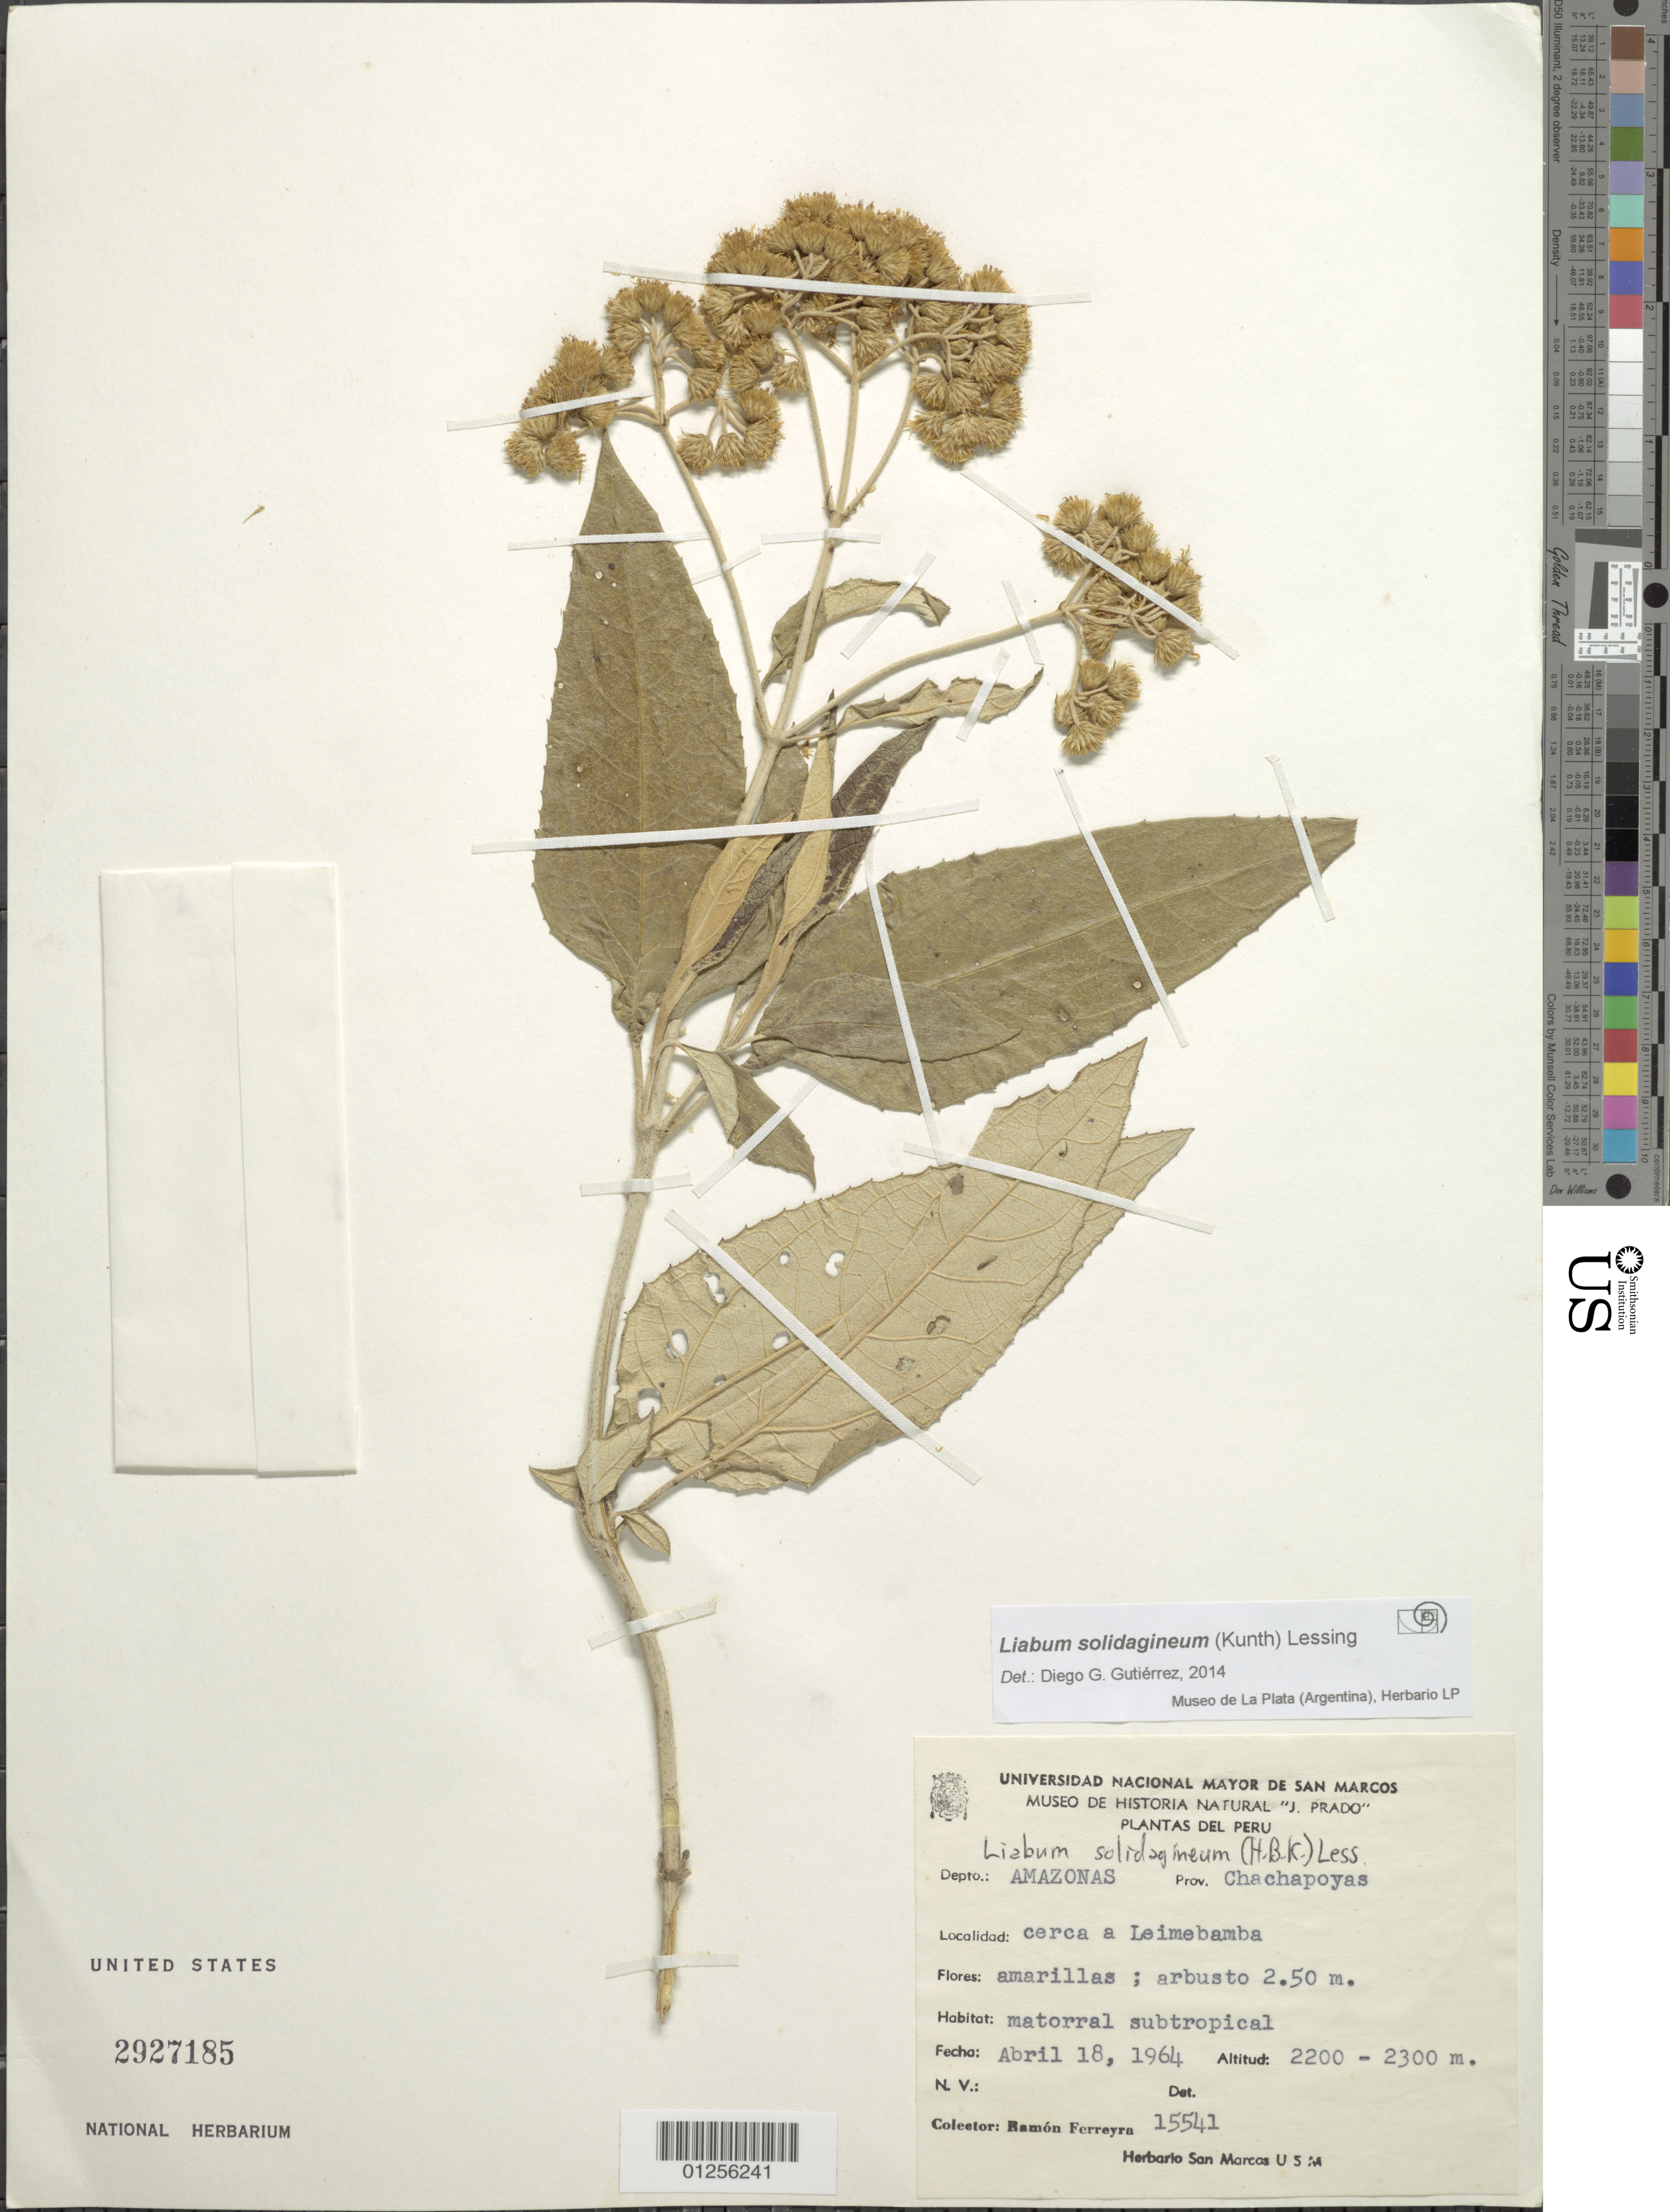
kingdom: Plantae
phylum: Tracheophyta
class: Magnoliopsida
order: Asterales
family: Asteraceae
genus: Liabum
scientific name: Liabum solidagineum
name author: (Kunth) Less.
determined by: Gutierrez, D. G.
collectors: R. A. Ferreyra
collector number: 15541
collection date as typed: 18 Apr 1964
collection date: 1964-04-18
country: Peru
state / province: Amazonas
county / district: Chachapoyas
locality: Leimebamba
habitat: Matorral subtropical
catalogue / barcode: US 2927185